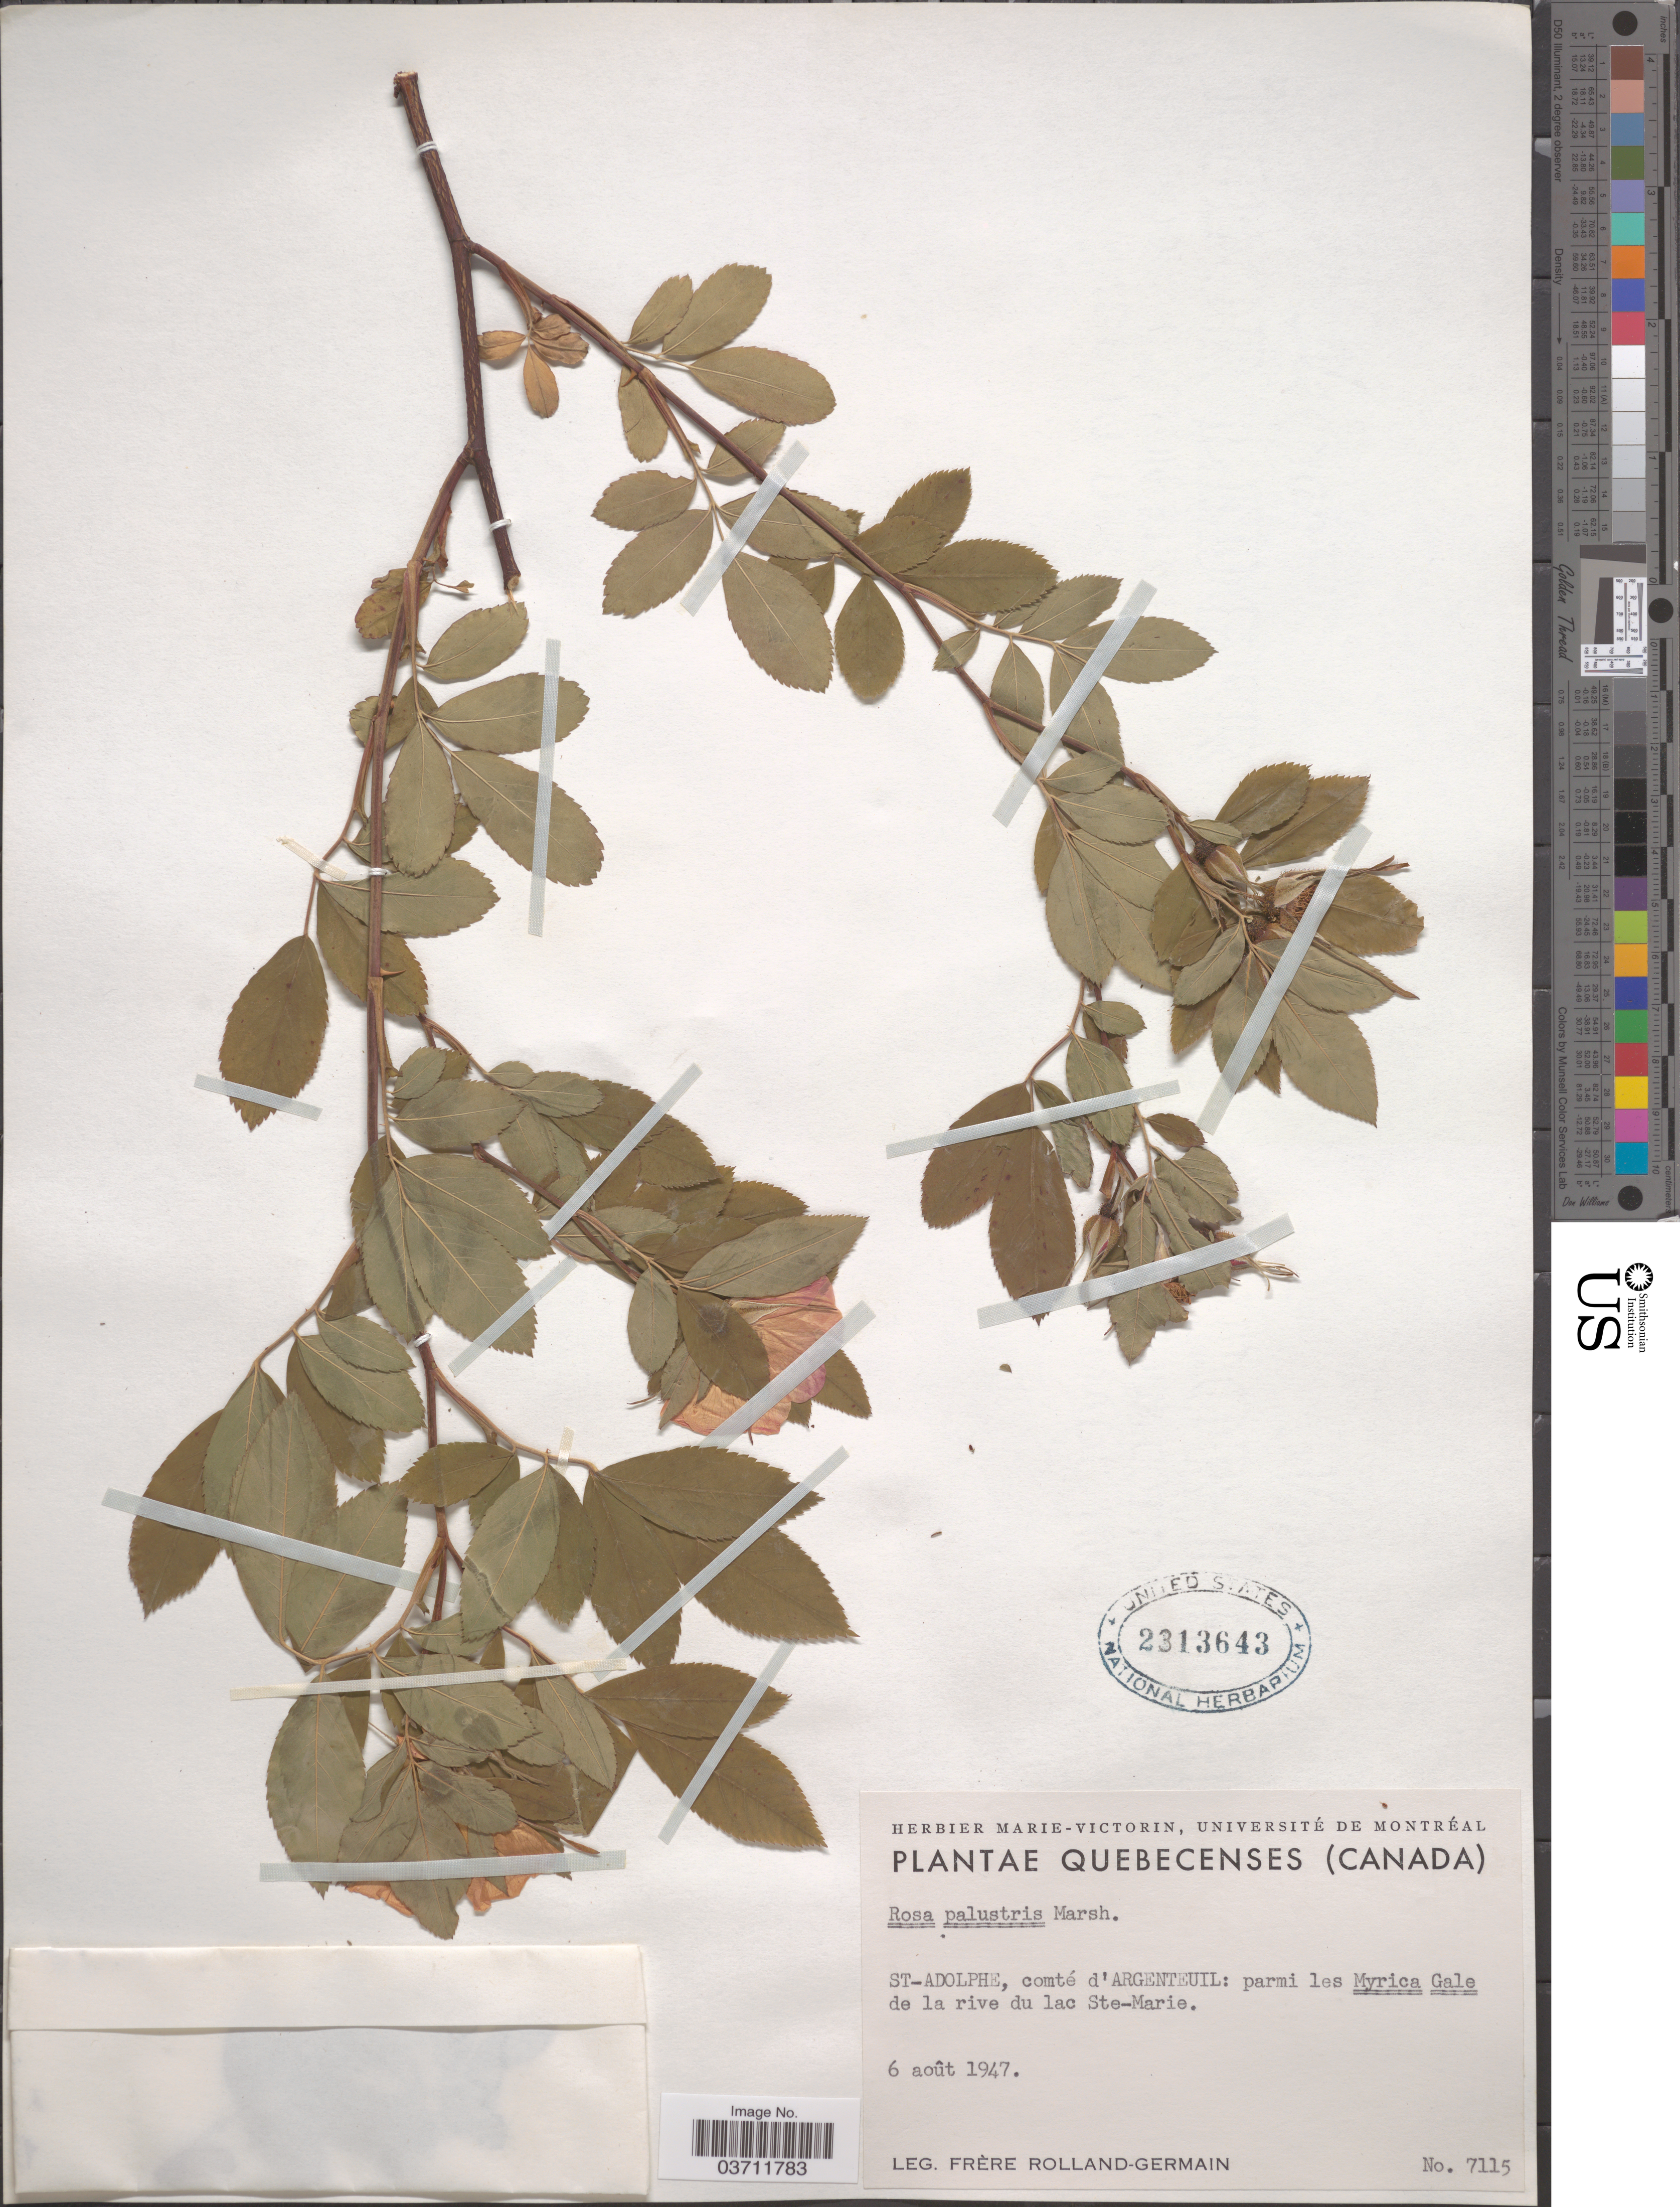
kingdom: Plantae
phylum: Tracheophyta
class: Magnoliopsida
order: Rosales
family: Rosaceae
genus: Rosa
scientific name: Rosa palustris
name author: Marshall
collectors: Rolland-Germain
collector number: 7115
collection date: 1947-08-06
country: Canada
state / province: Quebec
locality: St-Adolphe, comté d'Argenteuil: parmi les Myrica Gale de la rive du lac Ste-Marie.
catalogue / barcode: US 2313643